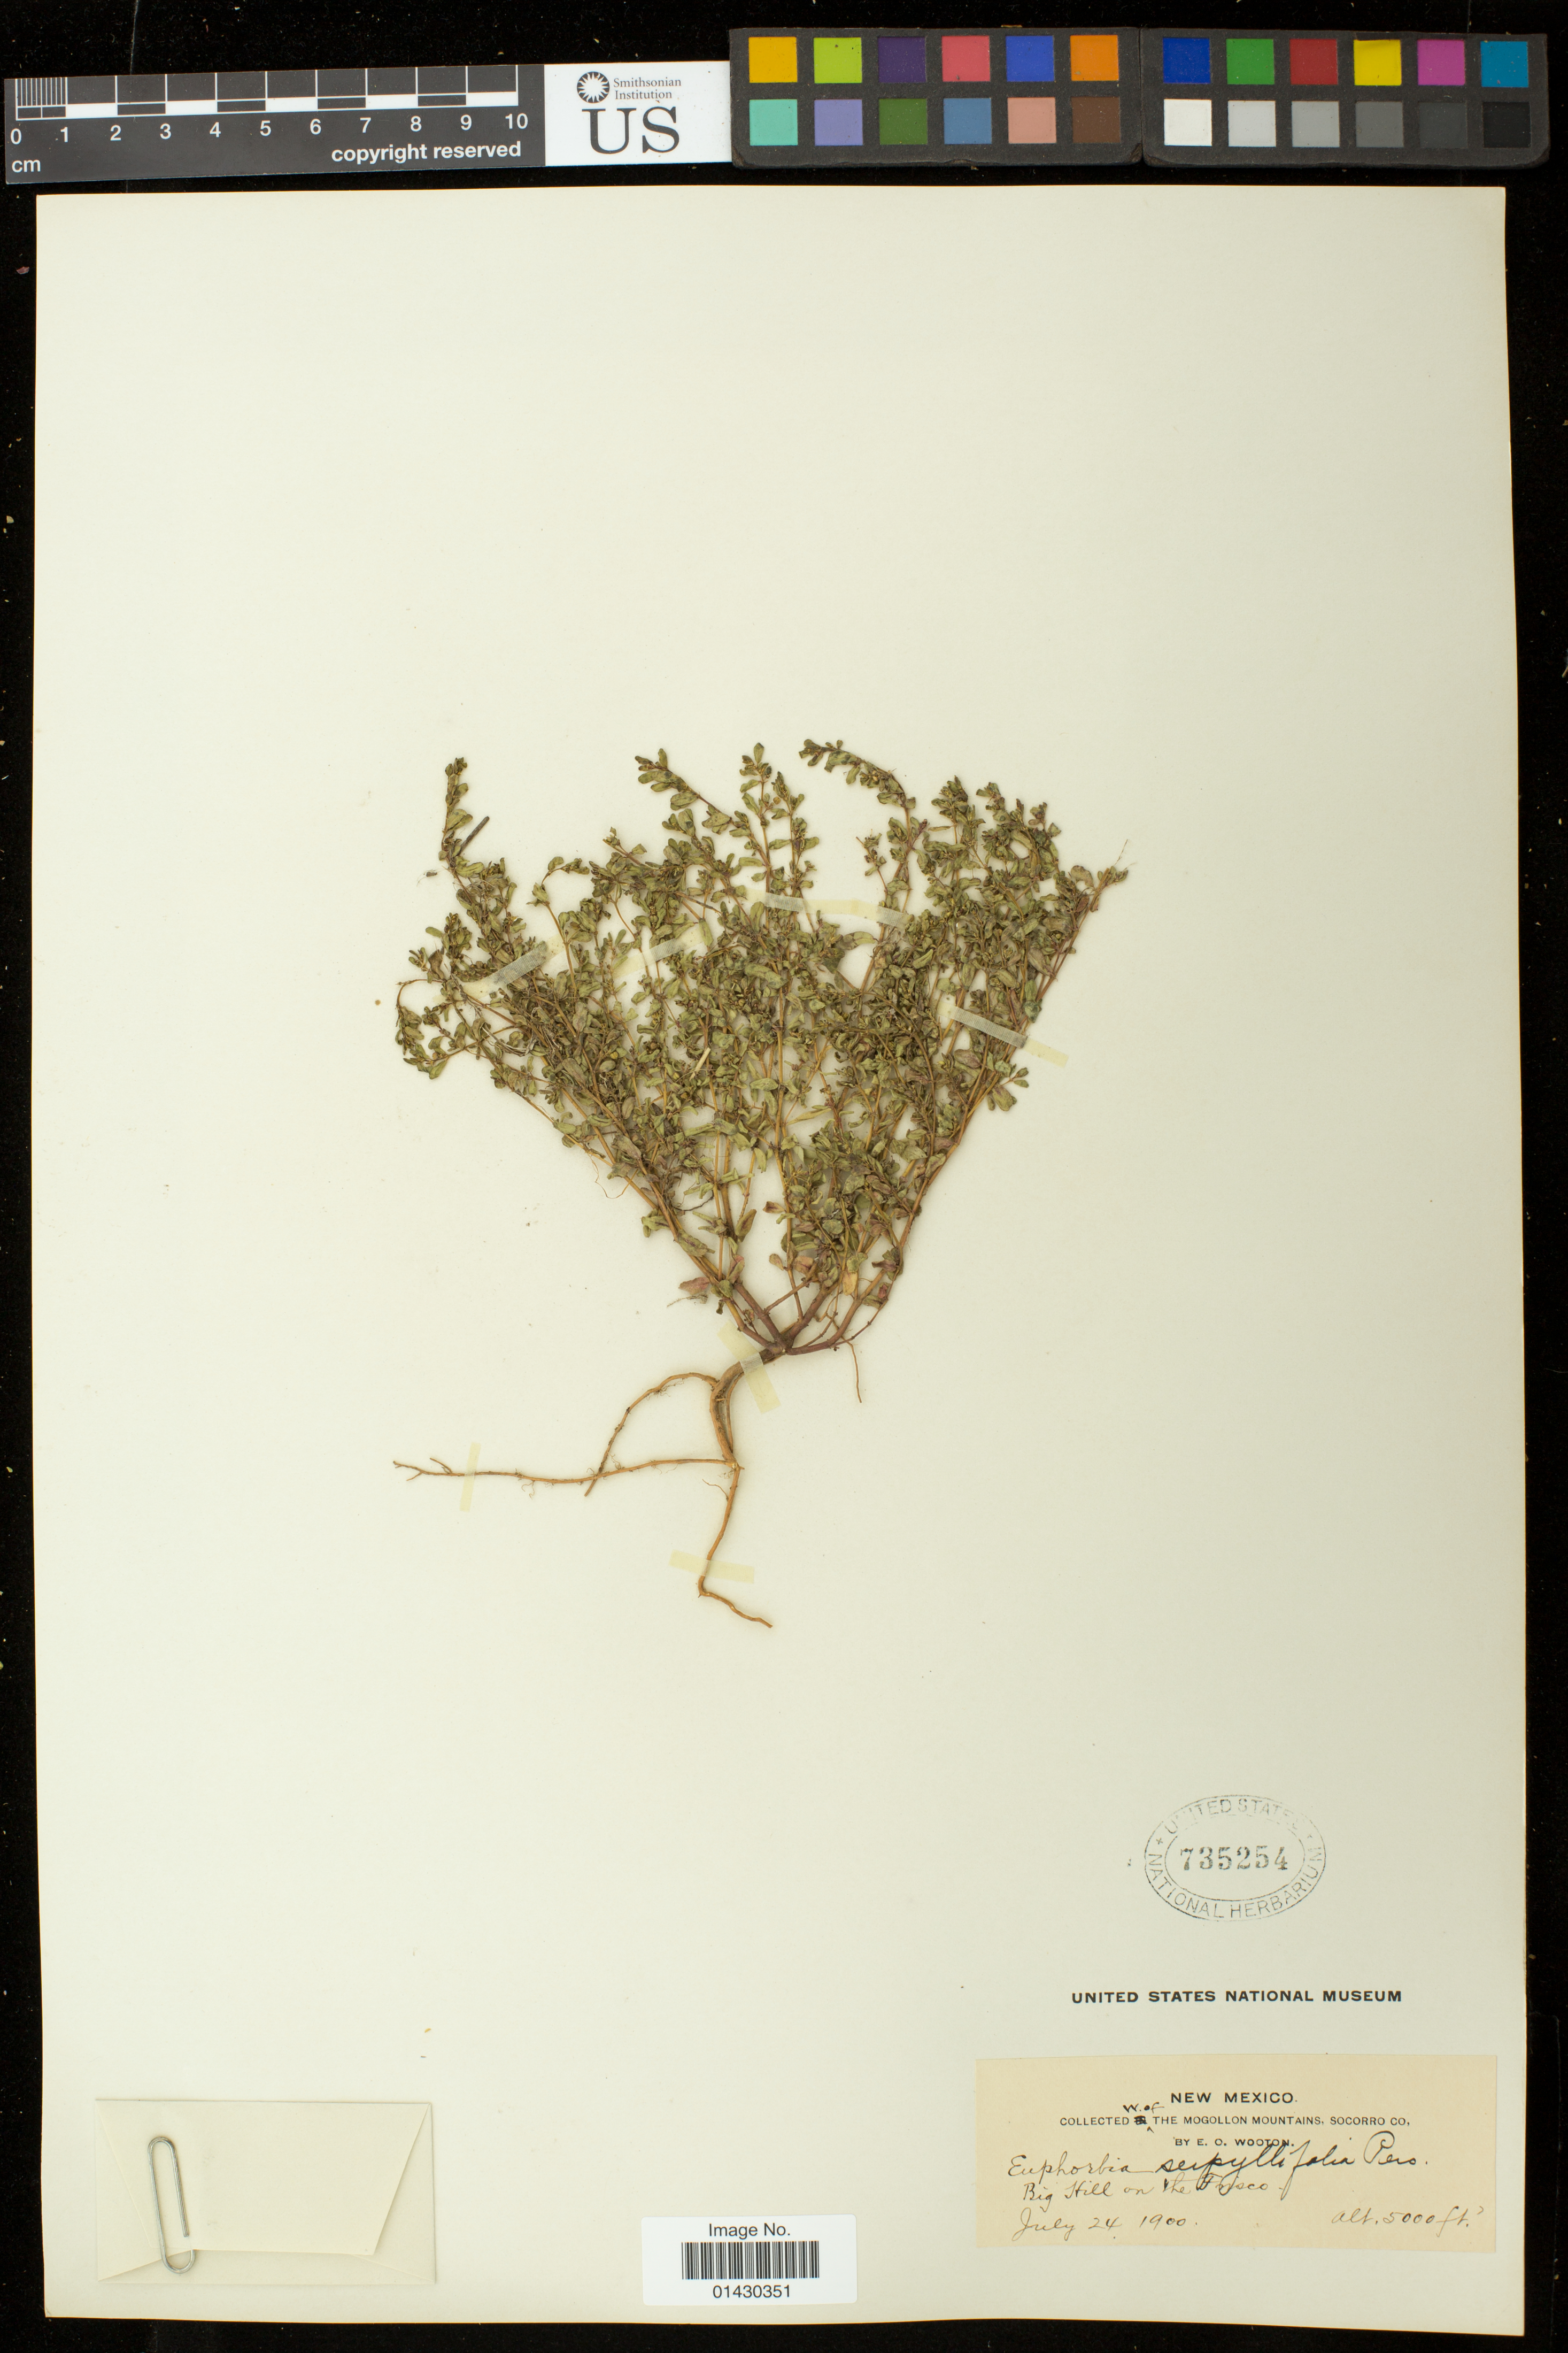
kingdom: Plantae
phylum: Tracheophyta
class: Magnoliopsida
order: Malpighiales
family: Euphorbiaceae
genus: Euphorbia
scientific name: Euphorbia serpillifolia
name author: Pers.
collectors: E. O. Wooton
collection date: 1900-07-24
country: United States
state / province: New Mexico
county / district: Socorro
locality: W. of the Mogollon Mountains; Big Hill on the Frisco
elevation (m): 1524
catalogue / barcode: US 735254